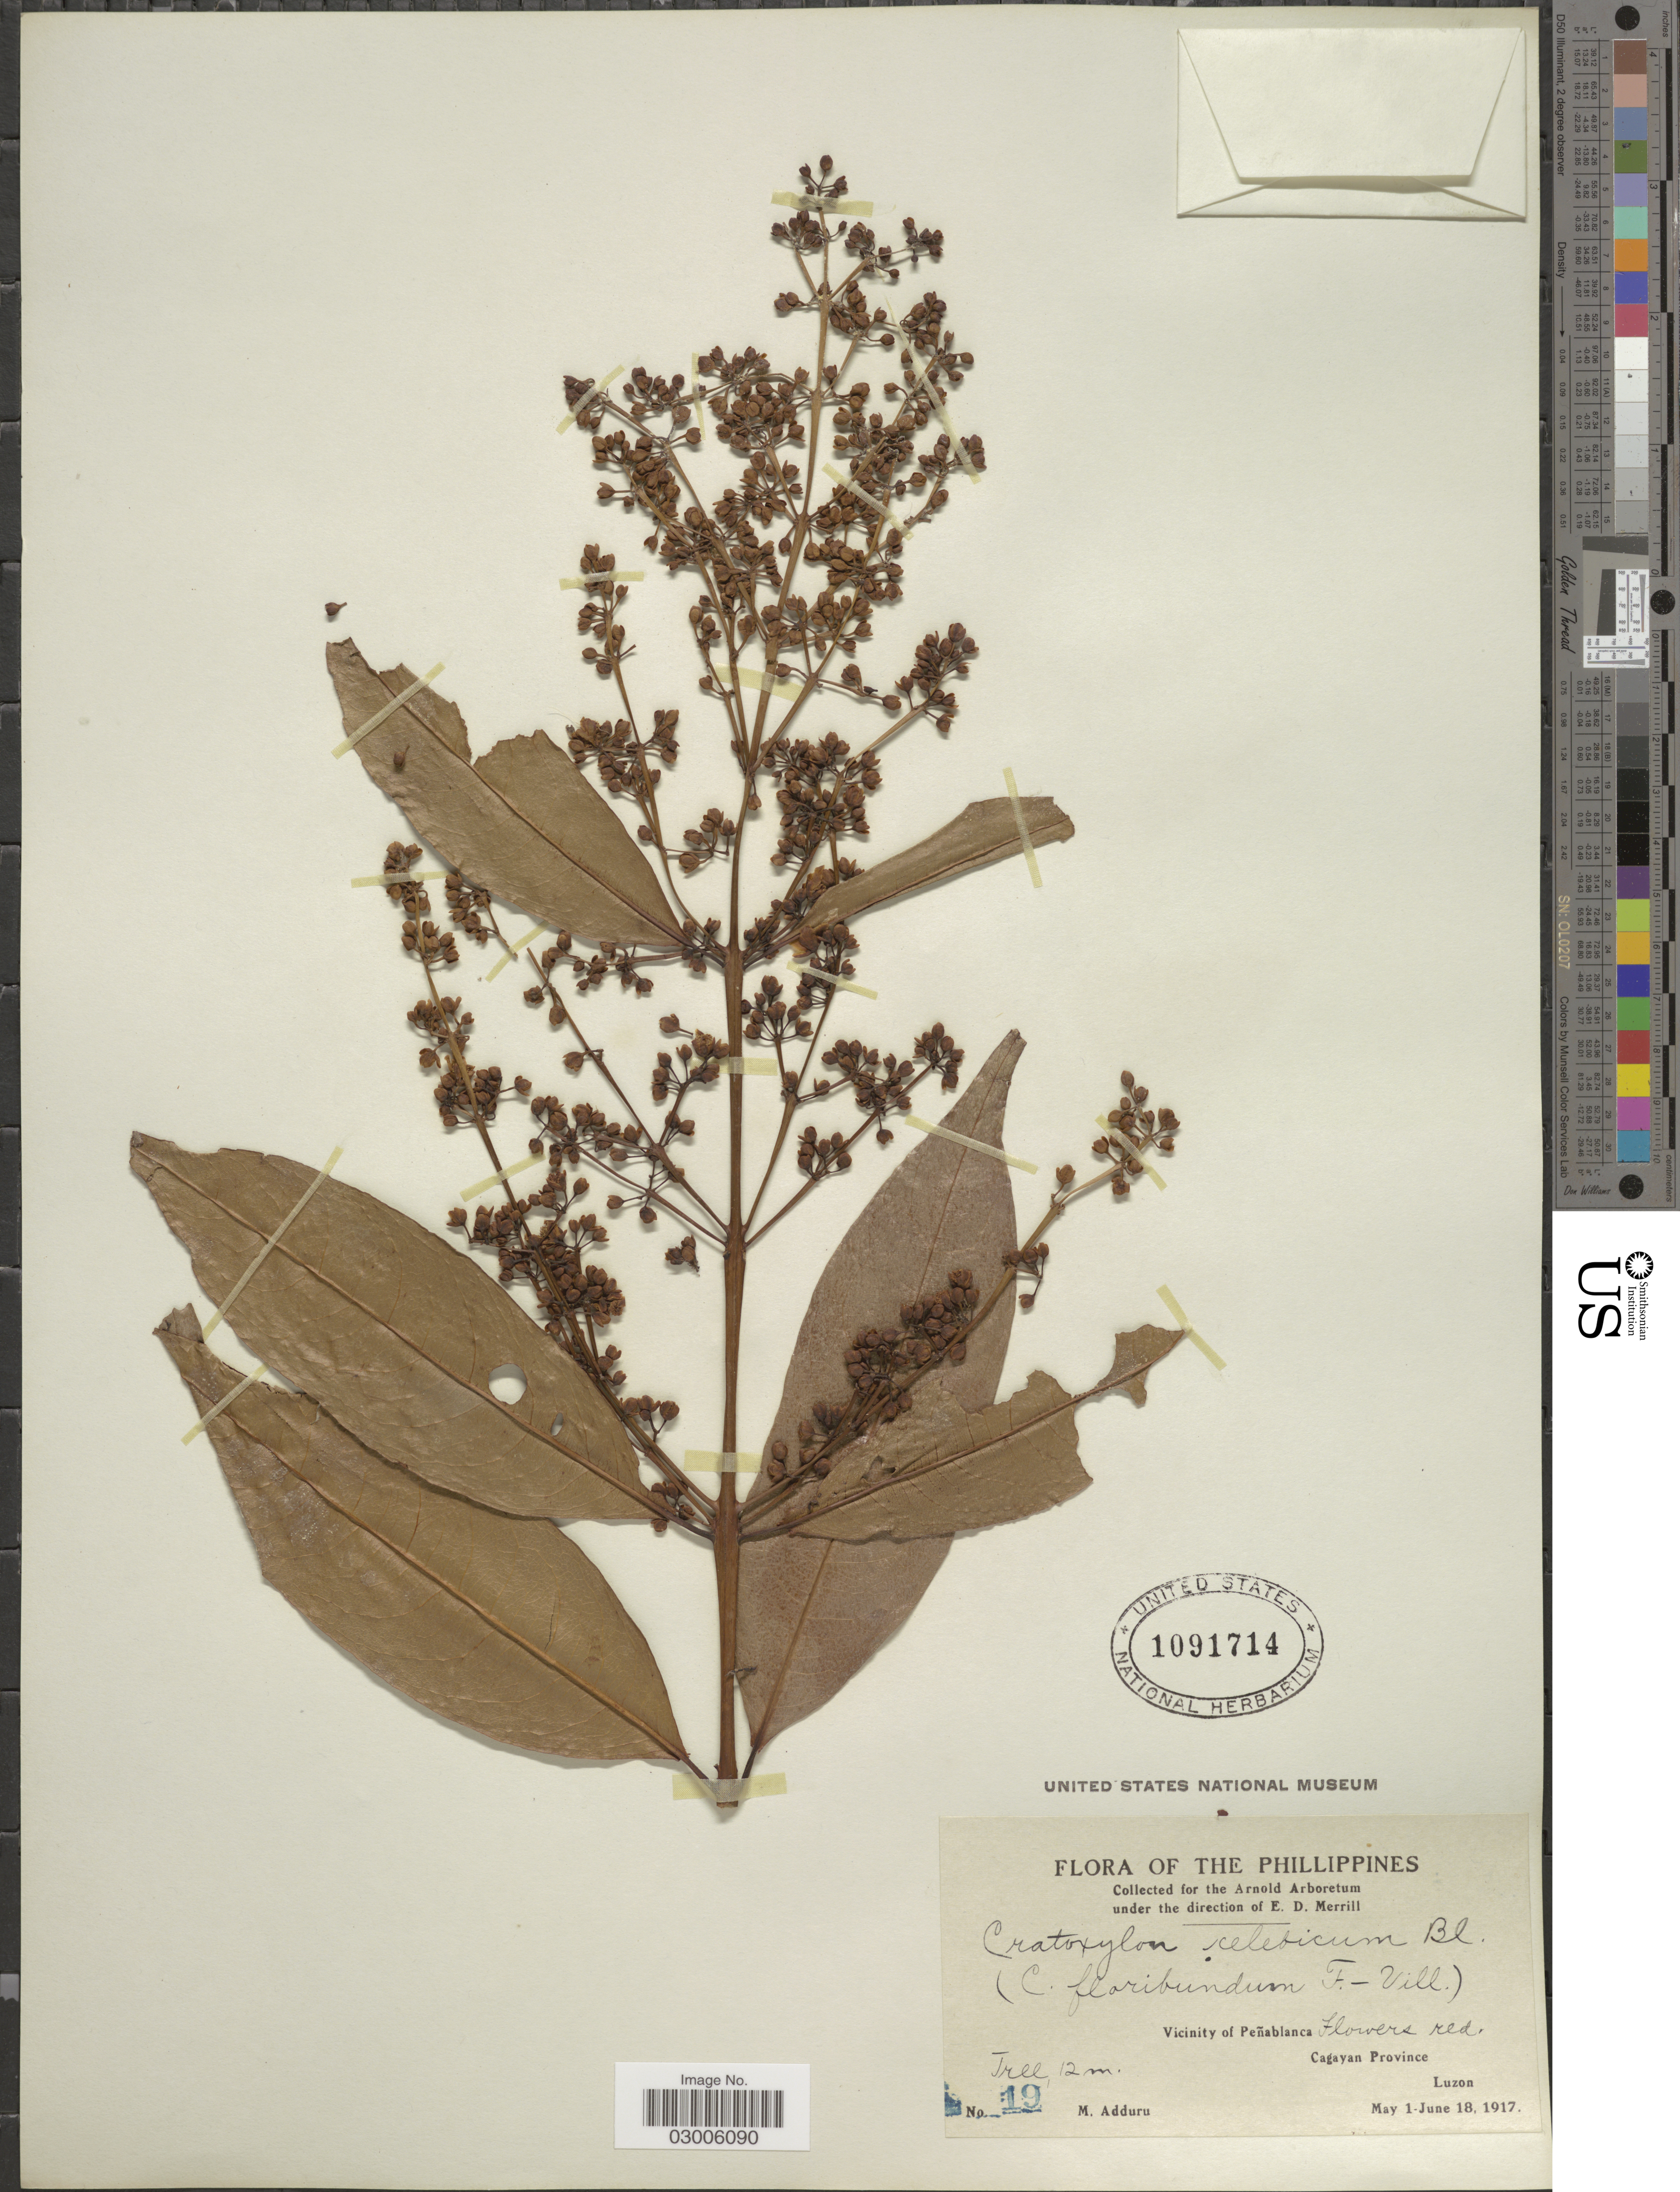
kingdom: Plantae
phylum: Tracheophyta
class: Magnoliopsida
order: Malpighiales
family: Hypericaceae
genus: Cratoxylum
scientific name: Cratoxylum celebicum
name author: Blume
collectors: M. Adduru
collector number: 19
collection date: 1917-05-01/1917-06-18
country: Philippines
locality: Vicinity of Peñablanca. Cagayan Province. Luzon.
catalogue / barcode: US 1091714